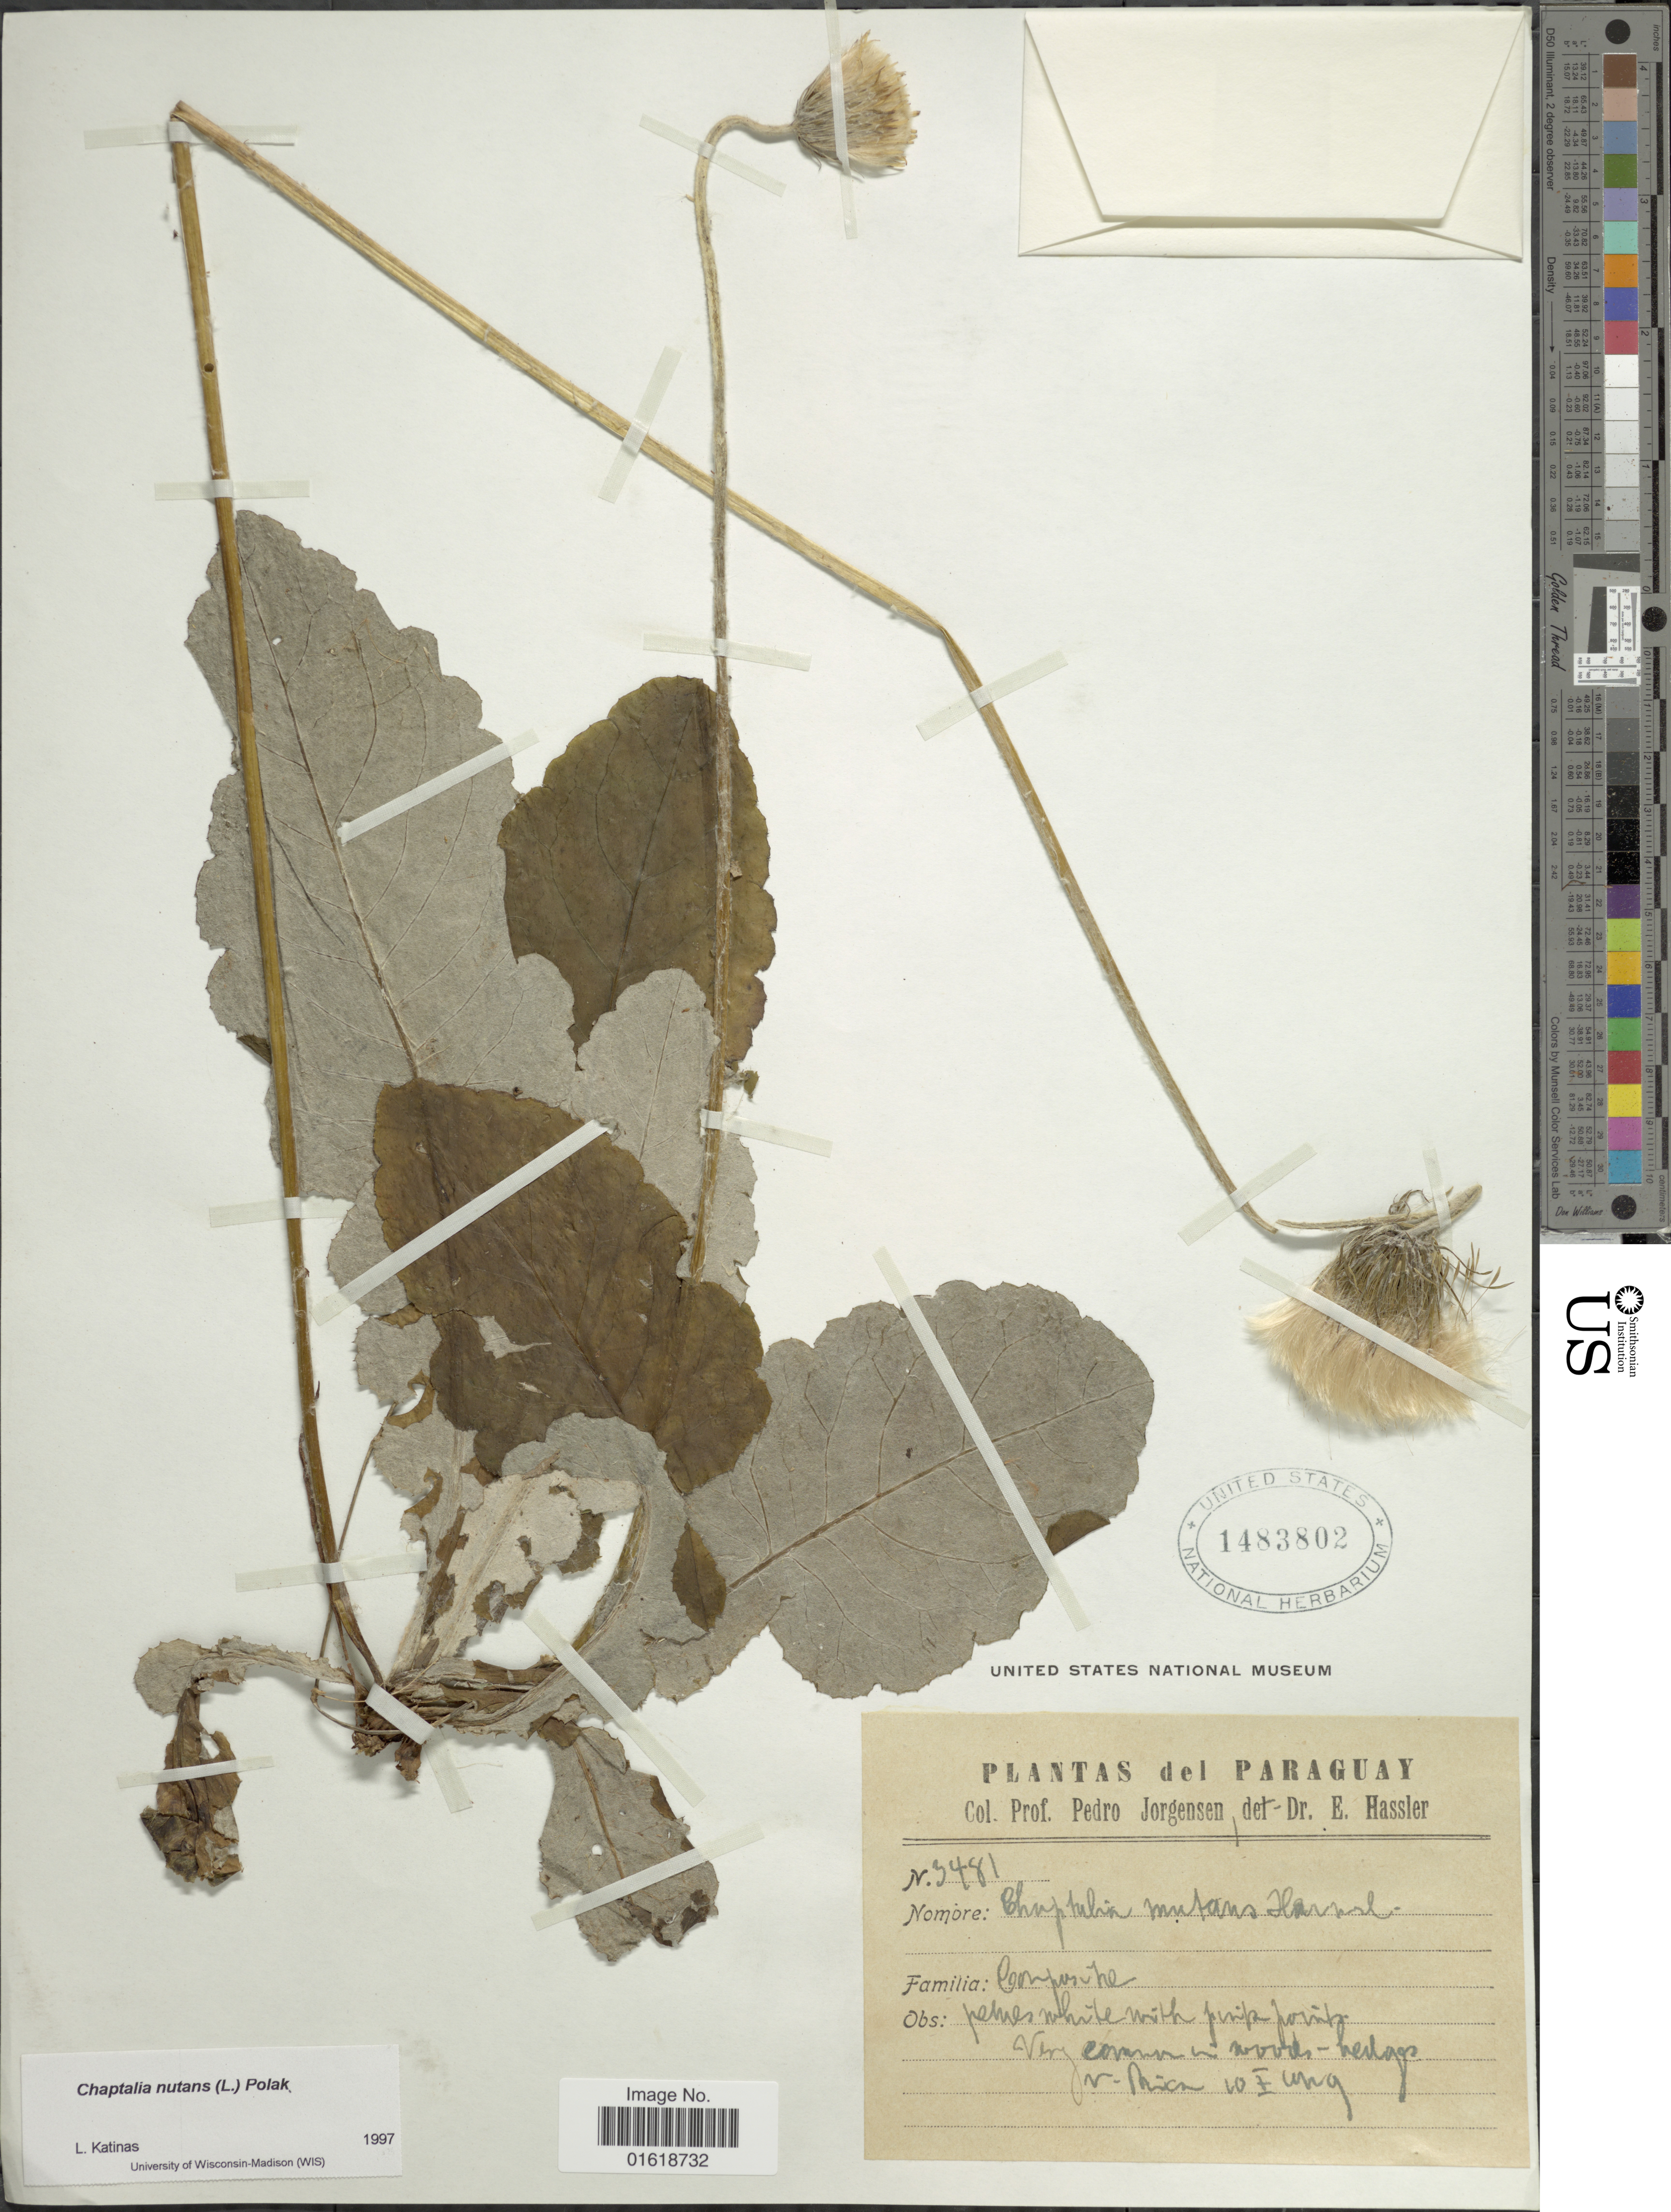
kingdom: Plantae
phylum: Tracheophyta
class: Magnoliopsida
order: Asterales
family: Asteraceae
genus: Chaptalia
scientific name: Chaptalia nutans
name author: (L.) Pol.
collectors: P. Jörgensen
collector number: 3481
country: Paraguay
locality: V. Rica.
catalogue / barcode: US 1483802